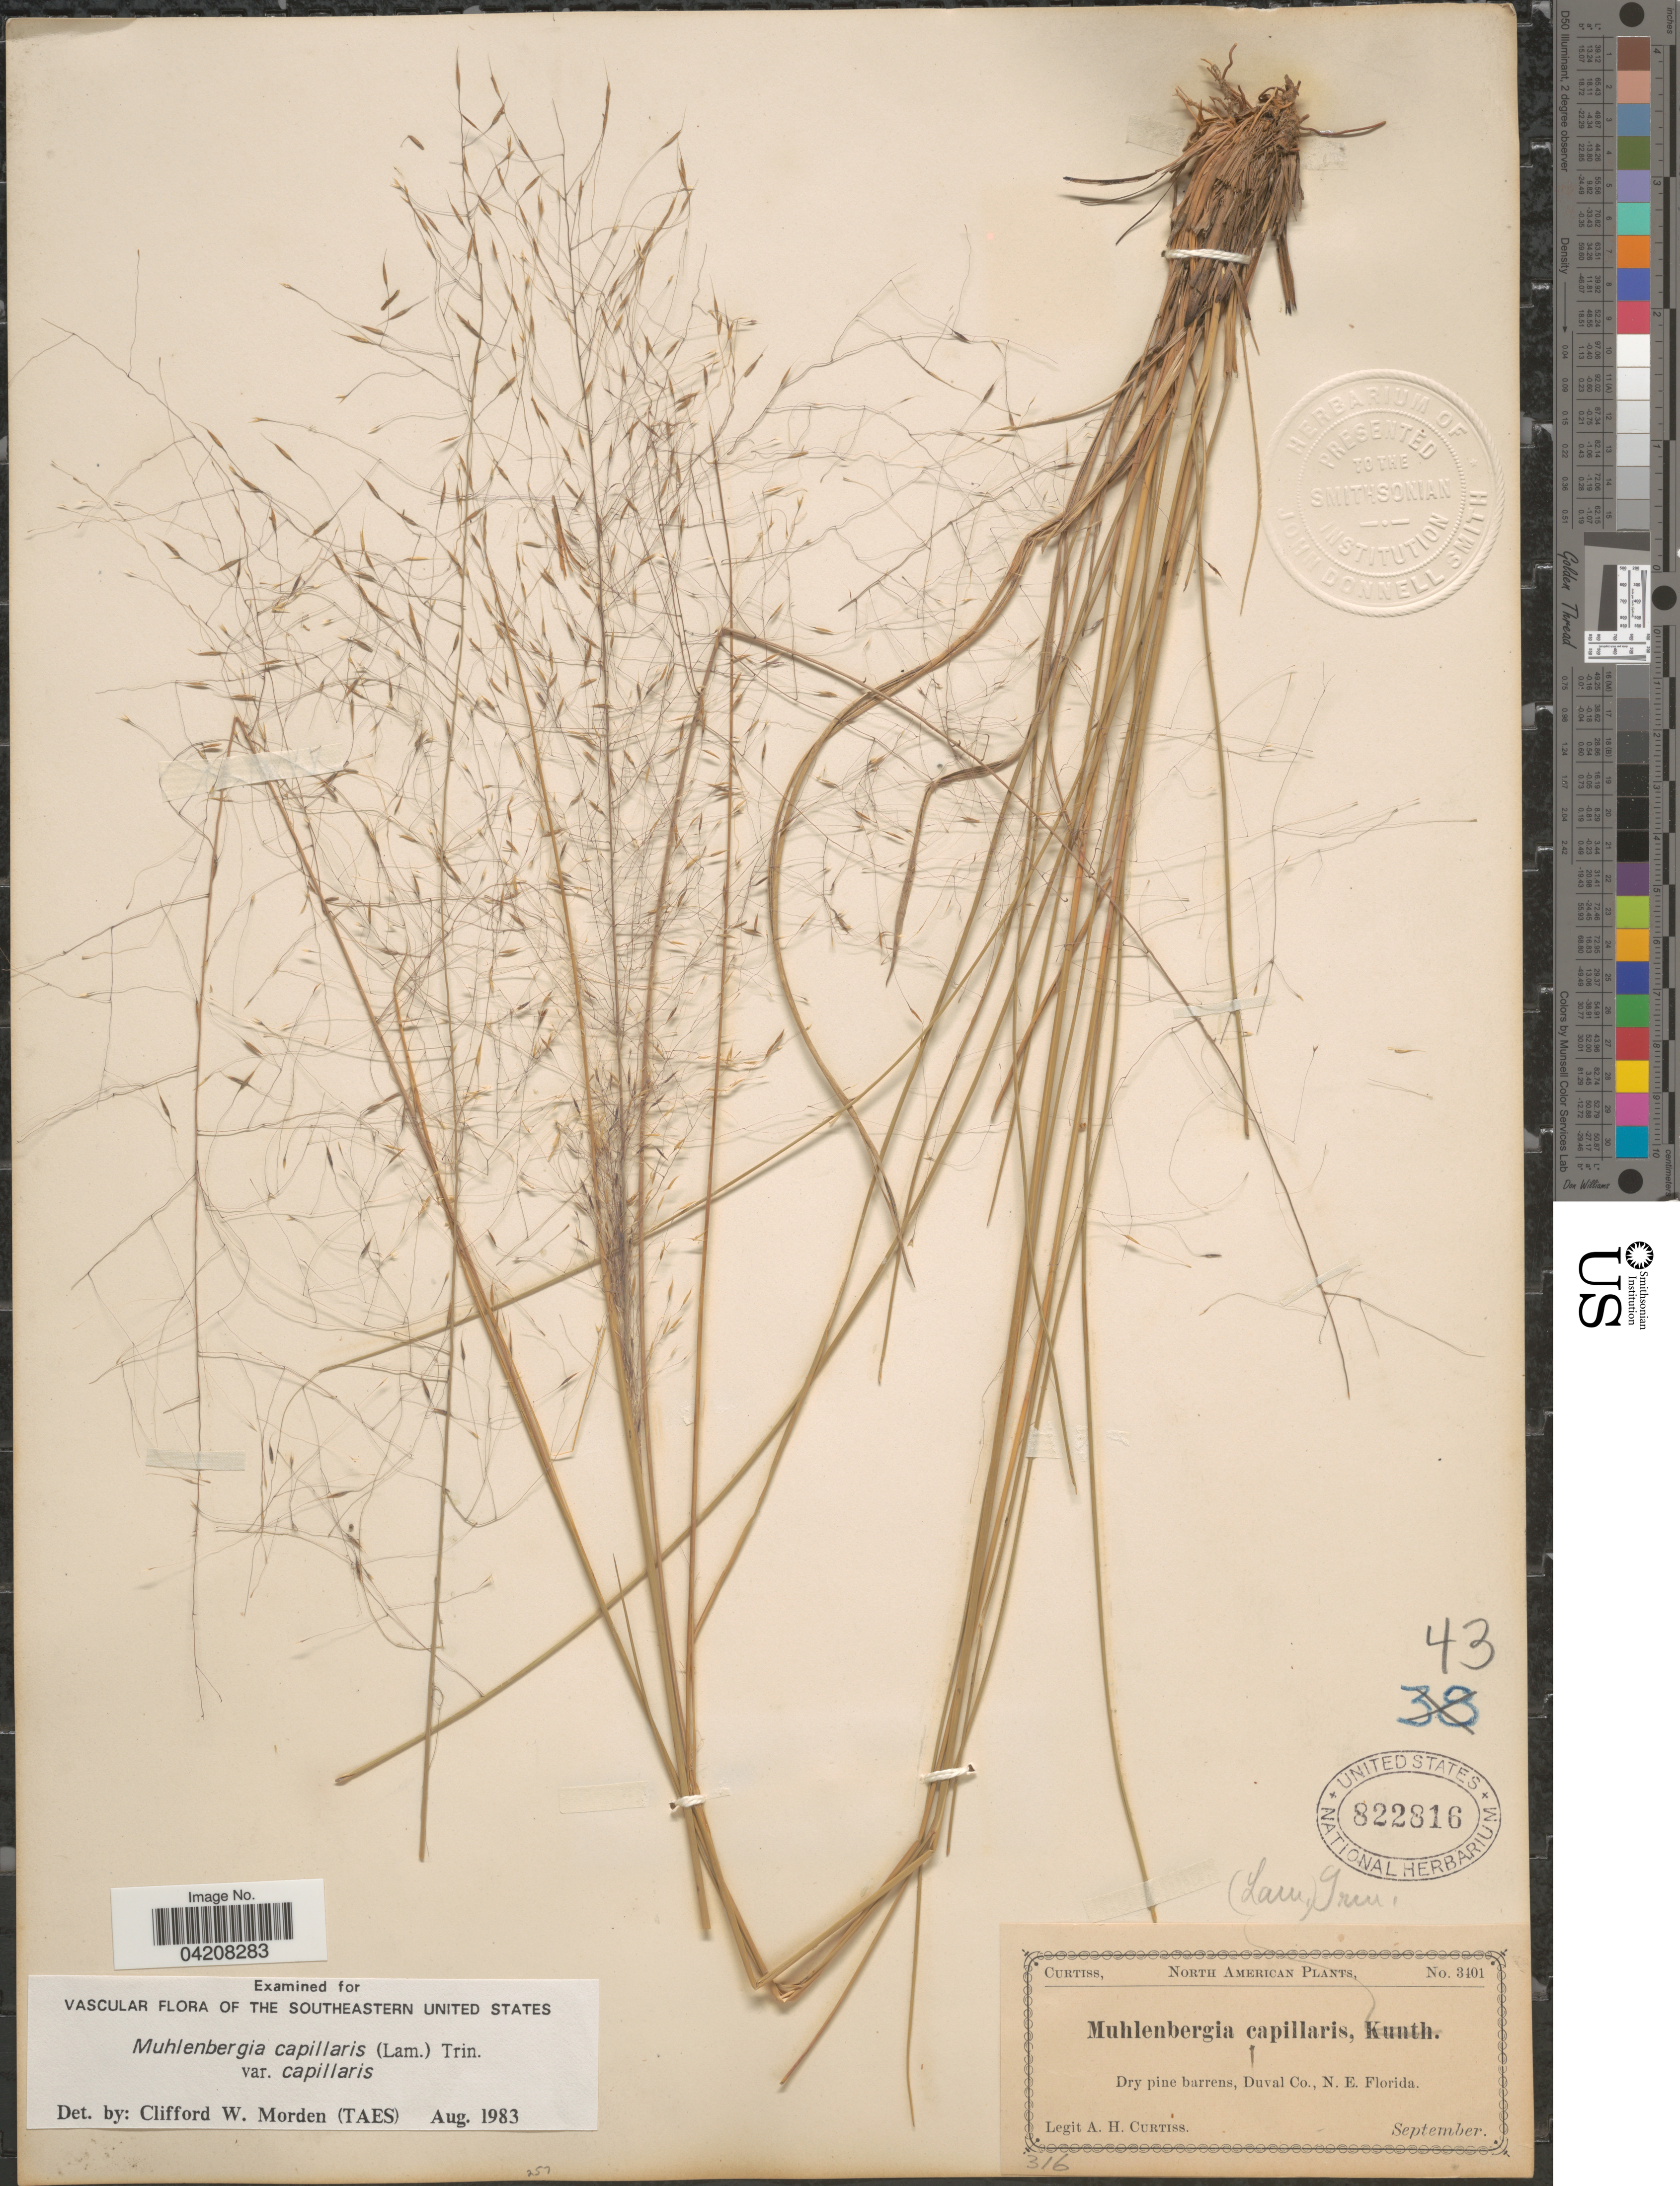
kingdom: Plantae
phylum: Tracheophyta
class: Liliopsida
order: Poales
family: Poaceae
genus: Muhlenbergia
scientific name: Muhlenbergia capillaris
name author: (Lam.) Trin.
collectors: A. H. Curtiss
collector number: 3401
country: United States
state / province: Florida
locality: Dry pine barrens, Duval Co., N.E. Florida.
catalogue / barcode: US 822816